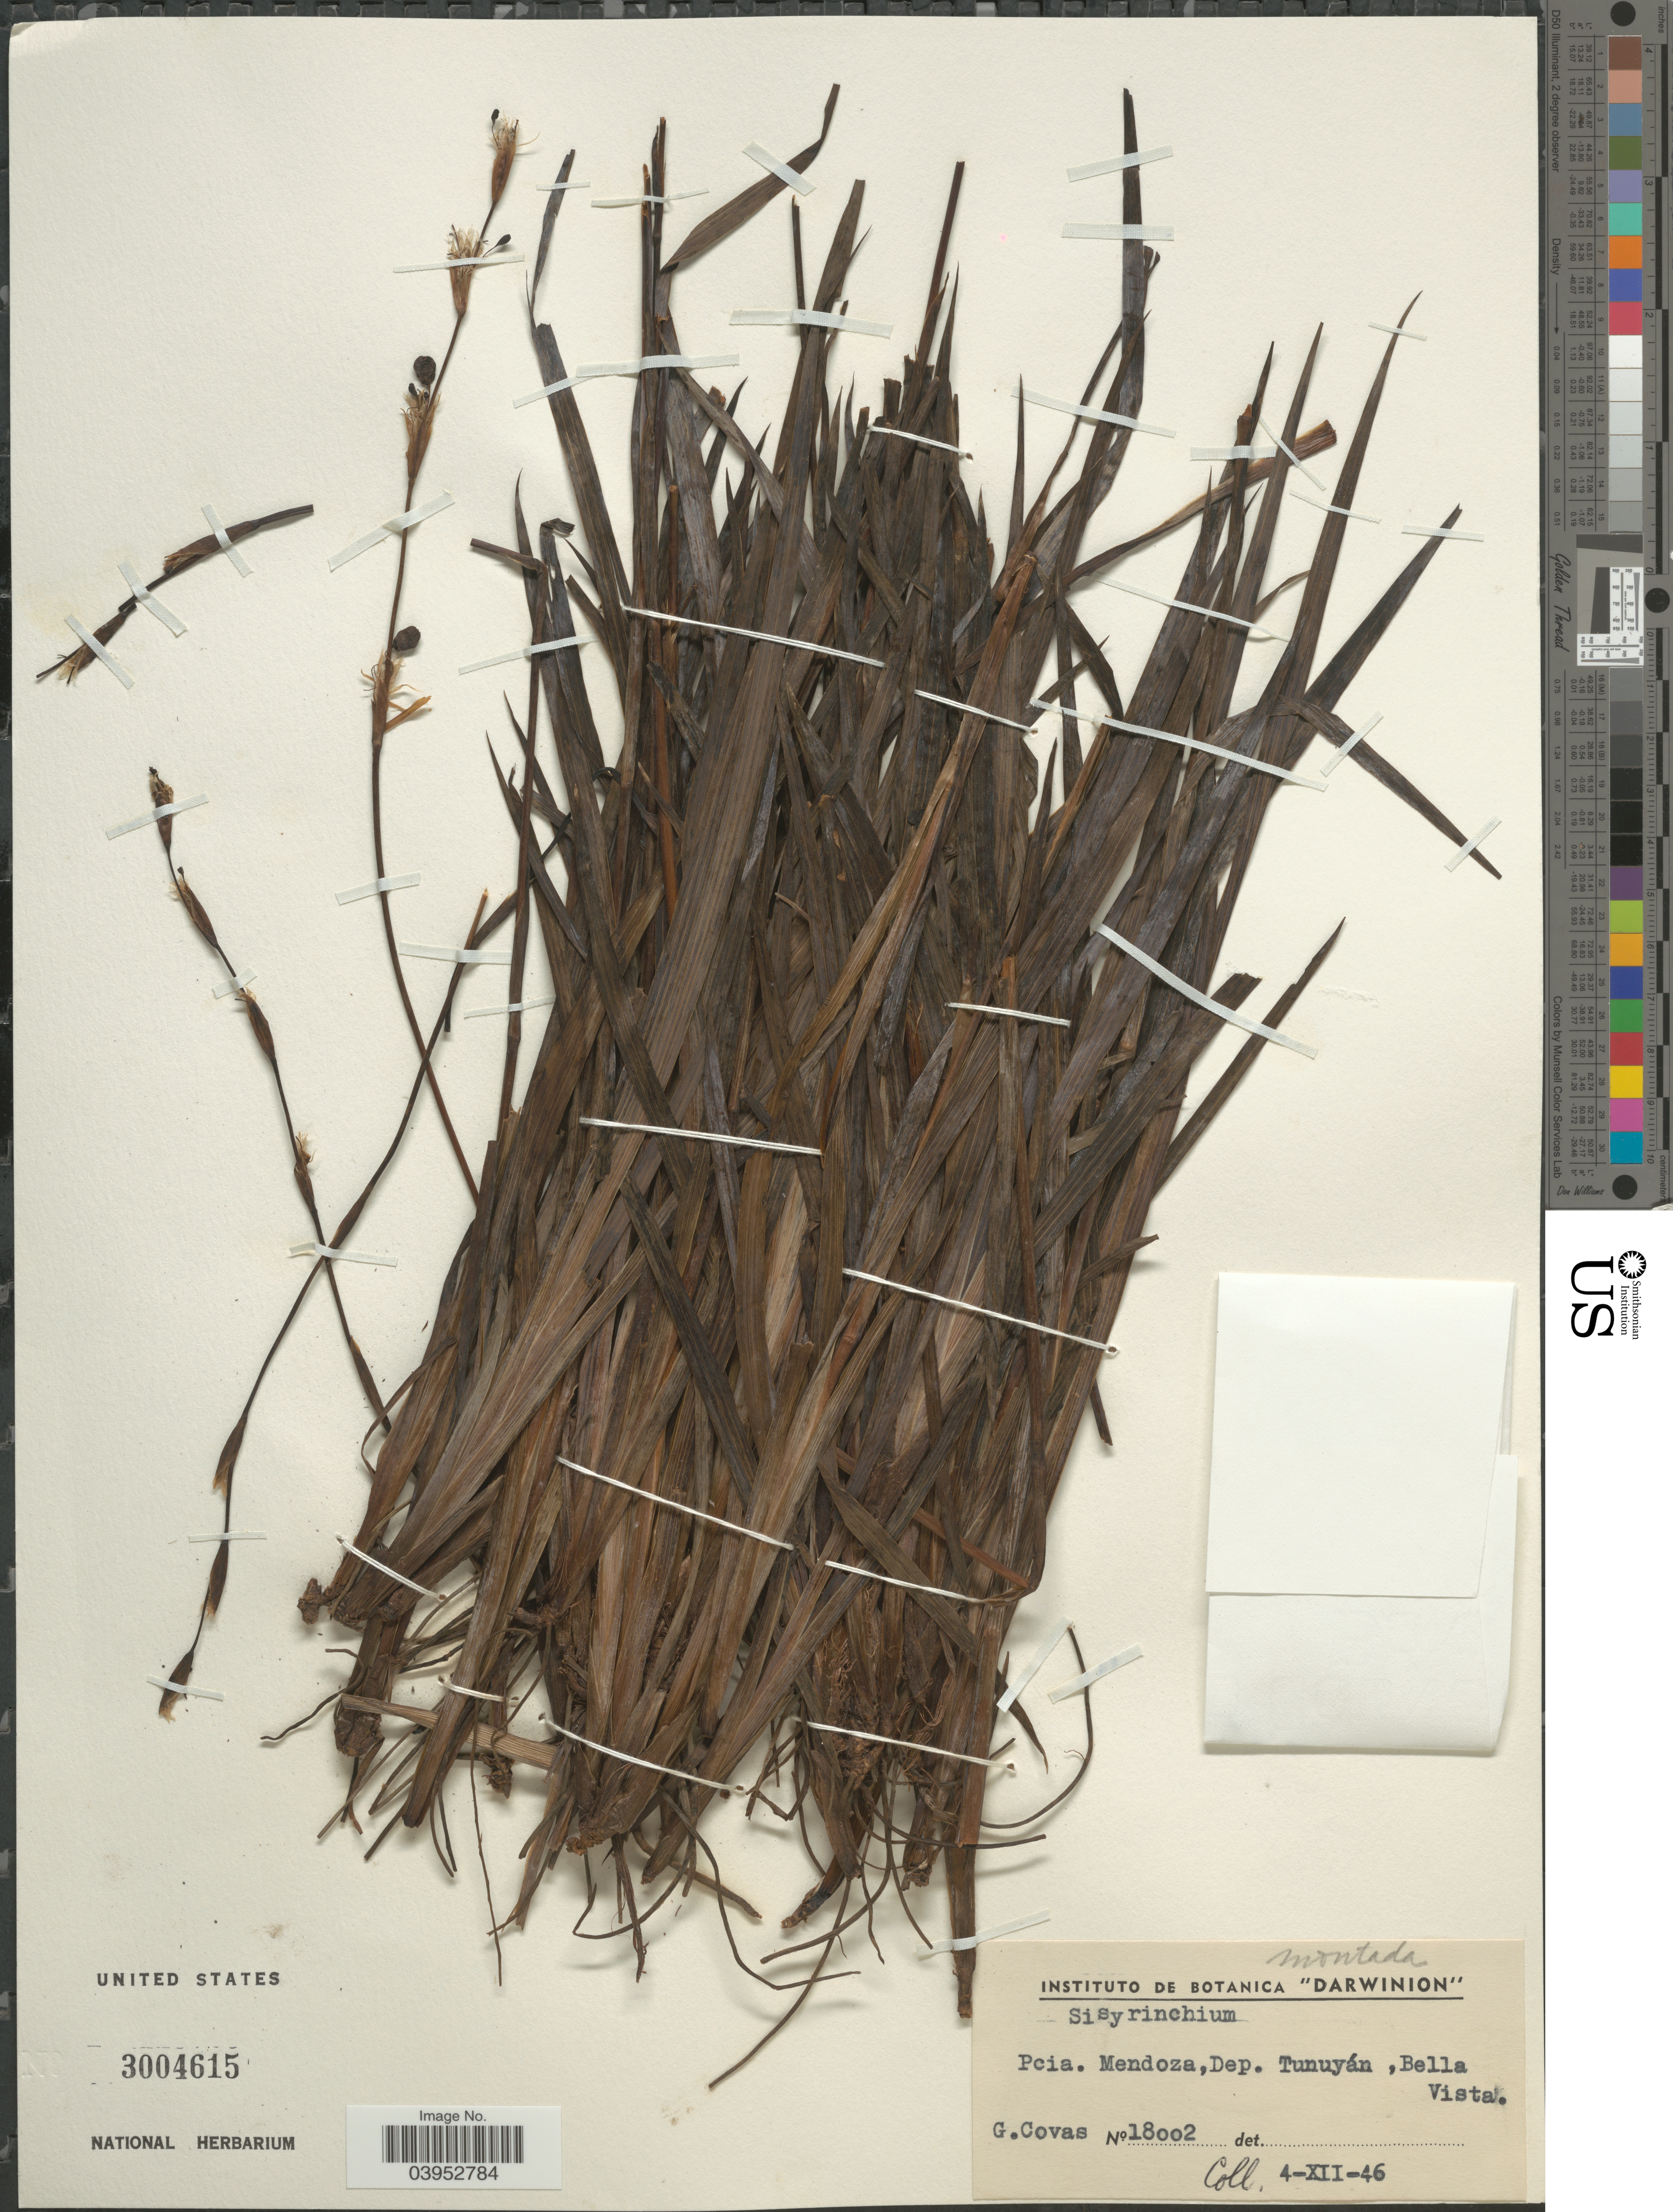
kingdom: Plantae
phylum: Tracheophyta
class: Liliopsida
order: Asparagales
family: Iridaceae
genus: Sisyrinchium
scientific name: Sisyrinchium sp.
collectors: G. Covas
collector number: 18002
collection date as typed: Transcribed d/m/y: 4/12/46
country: Argentina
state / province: Mendoza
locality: Pcia. Mendoza, Dep. Tunuyán, Bella Vista.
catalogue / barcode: US 3004615